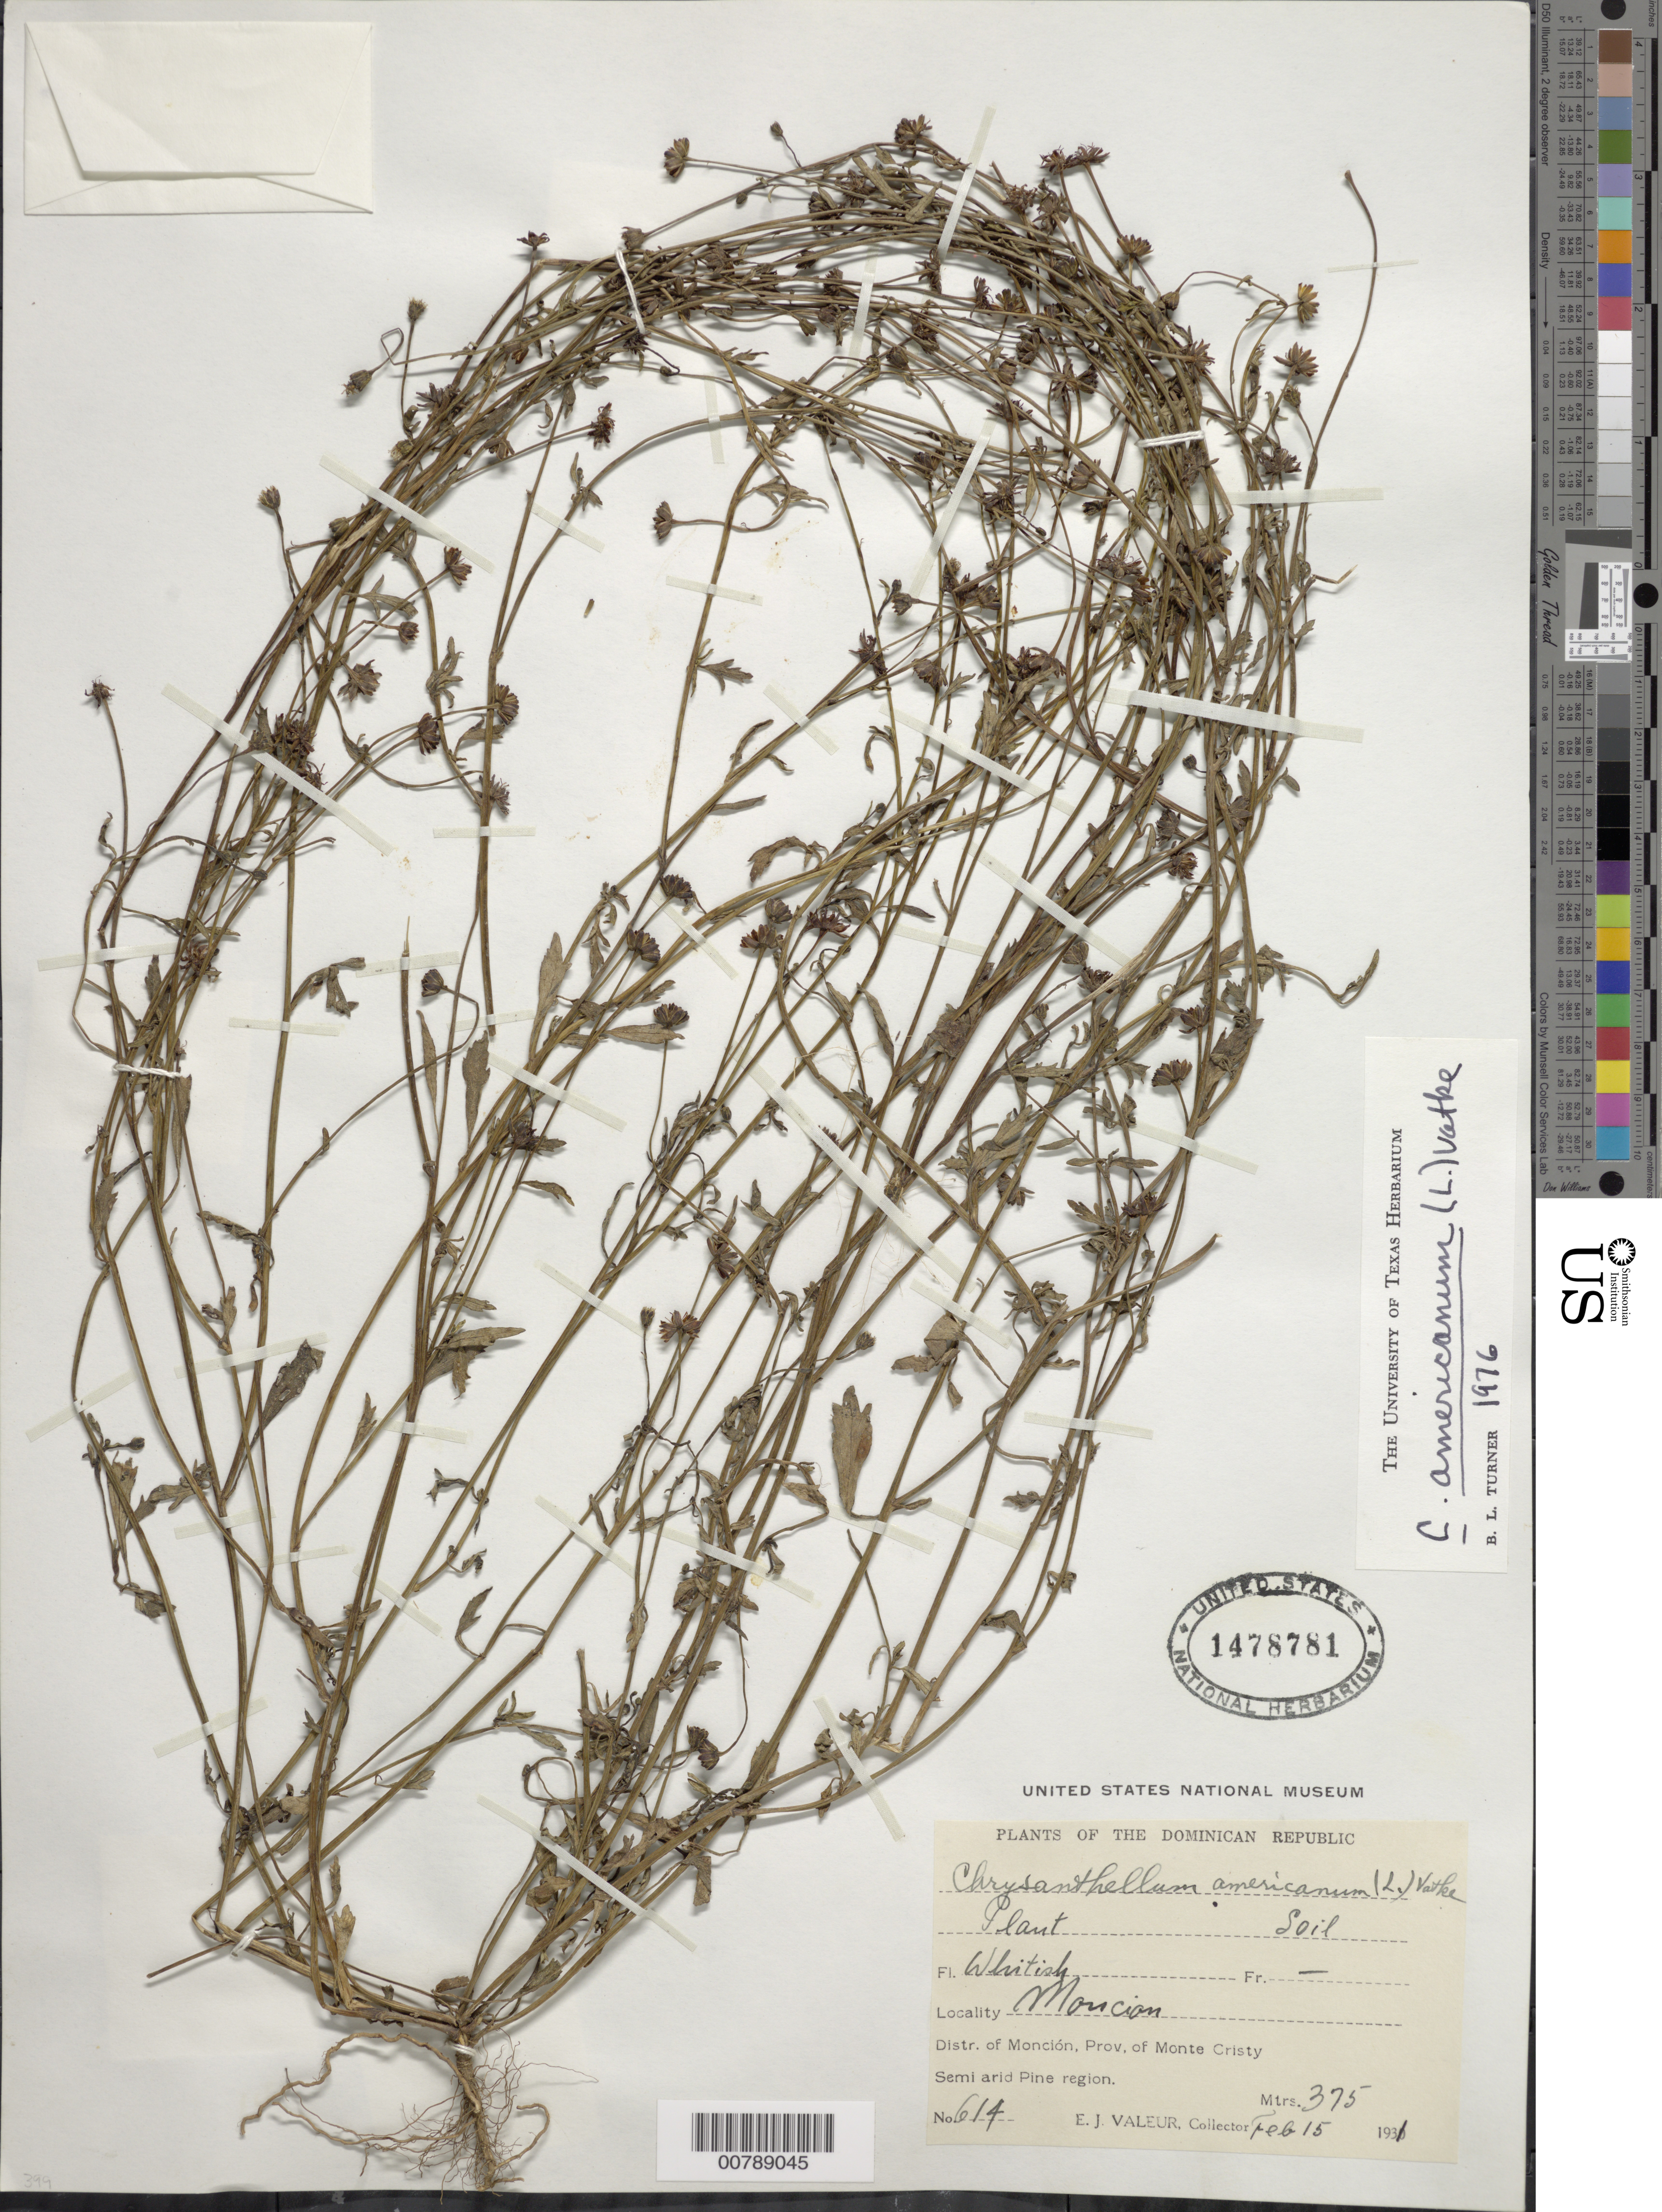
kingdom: Plantae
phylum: Tracheophyta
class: Magnoliopsida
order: Asterales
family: Asteraceae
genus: Chrysanthellum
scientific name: Chrysanthellum americanum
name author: (L.) Vatke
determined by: Turner, B. L.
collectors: E. Valeur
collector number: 614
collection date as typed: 15 Feb 1931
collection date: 1931-02-15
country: Dominican Republic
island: Hispaniola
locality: Monción. Distr. of Monción, Prov. of Monte Cristy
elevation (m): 375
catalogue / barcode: US 1478781